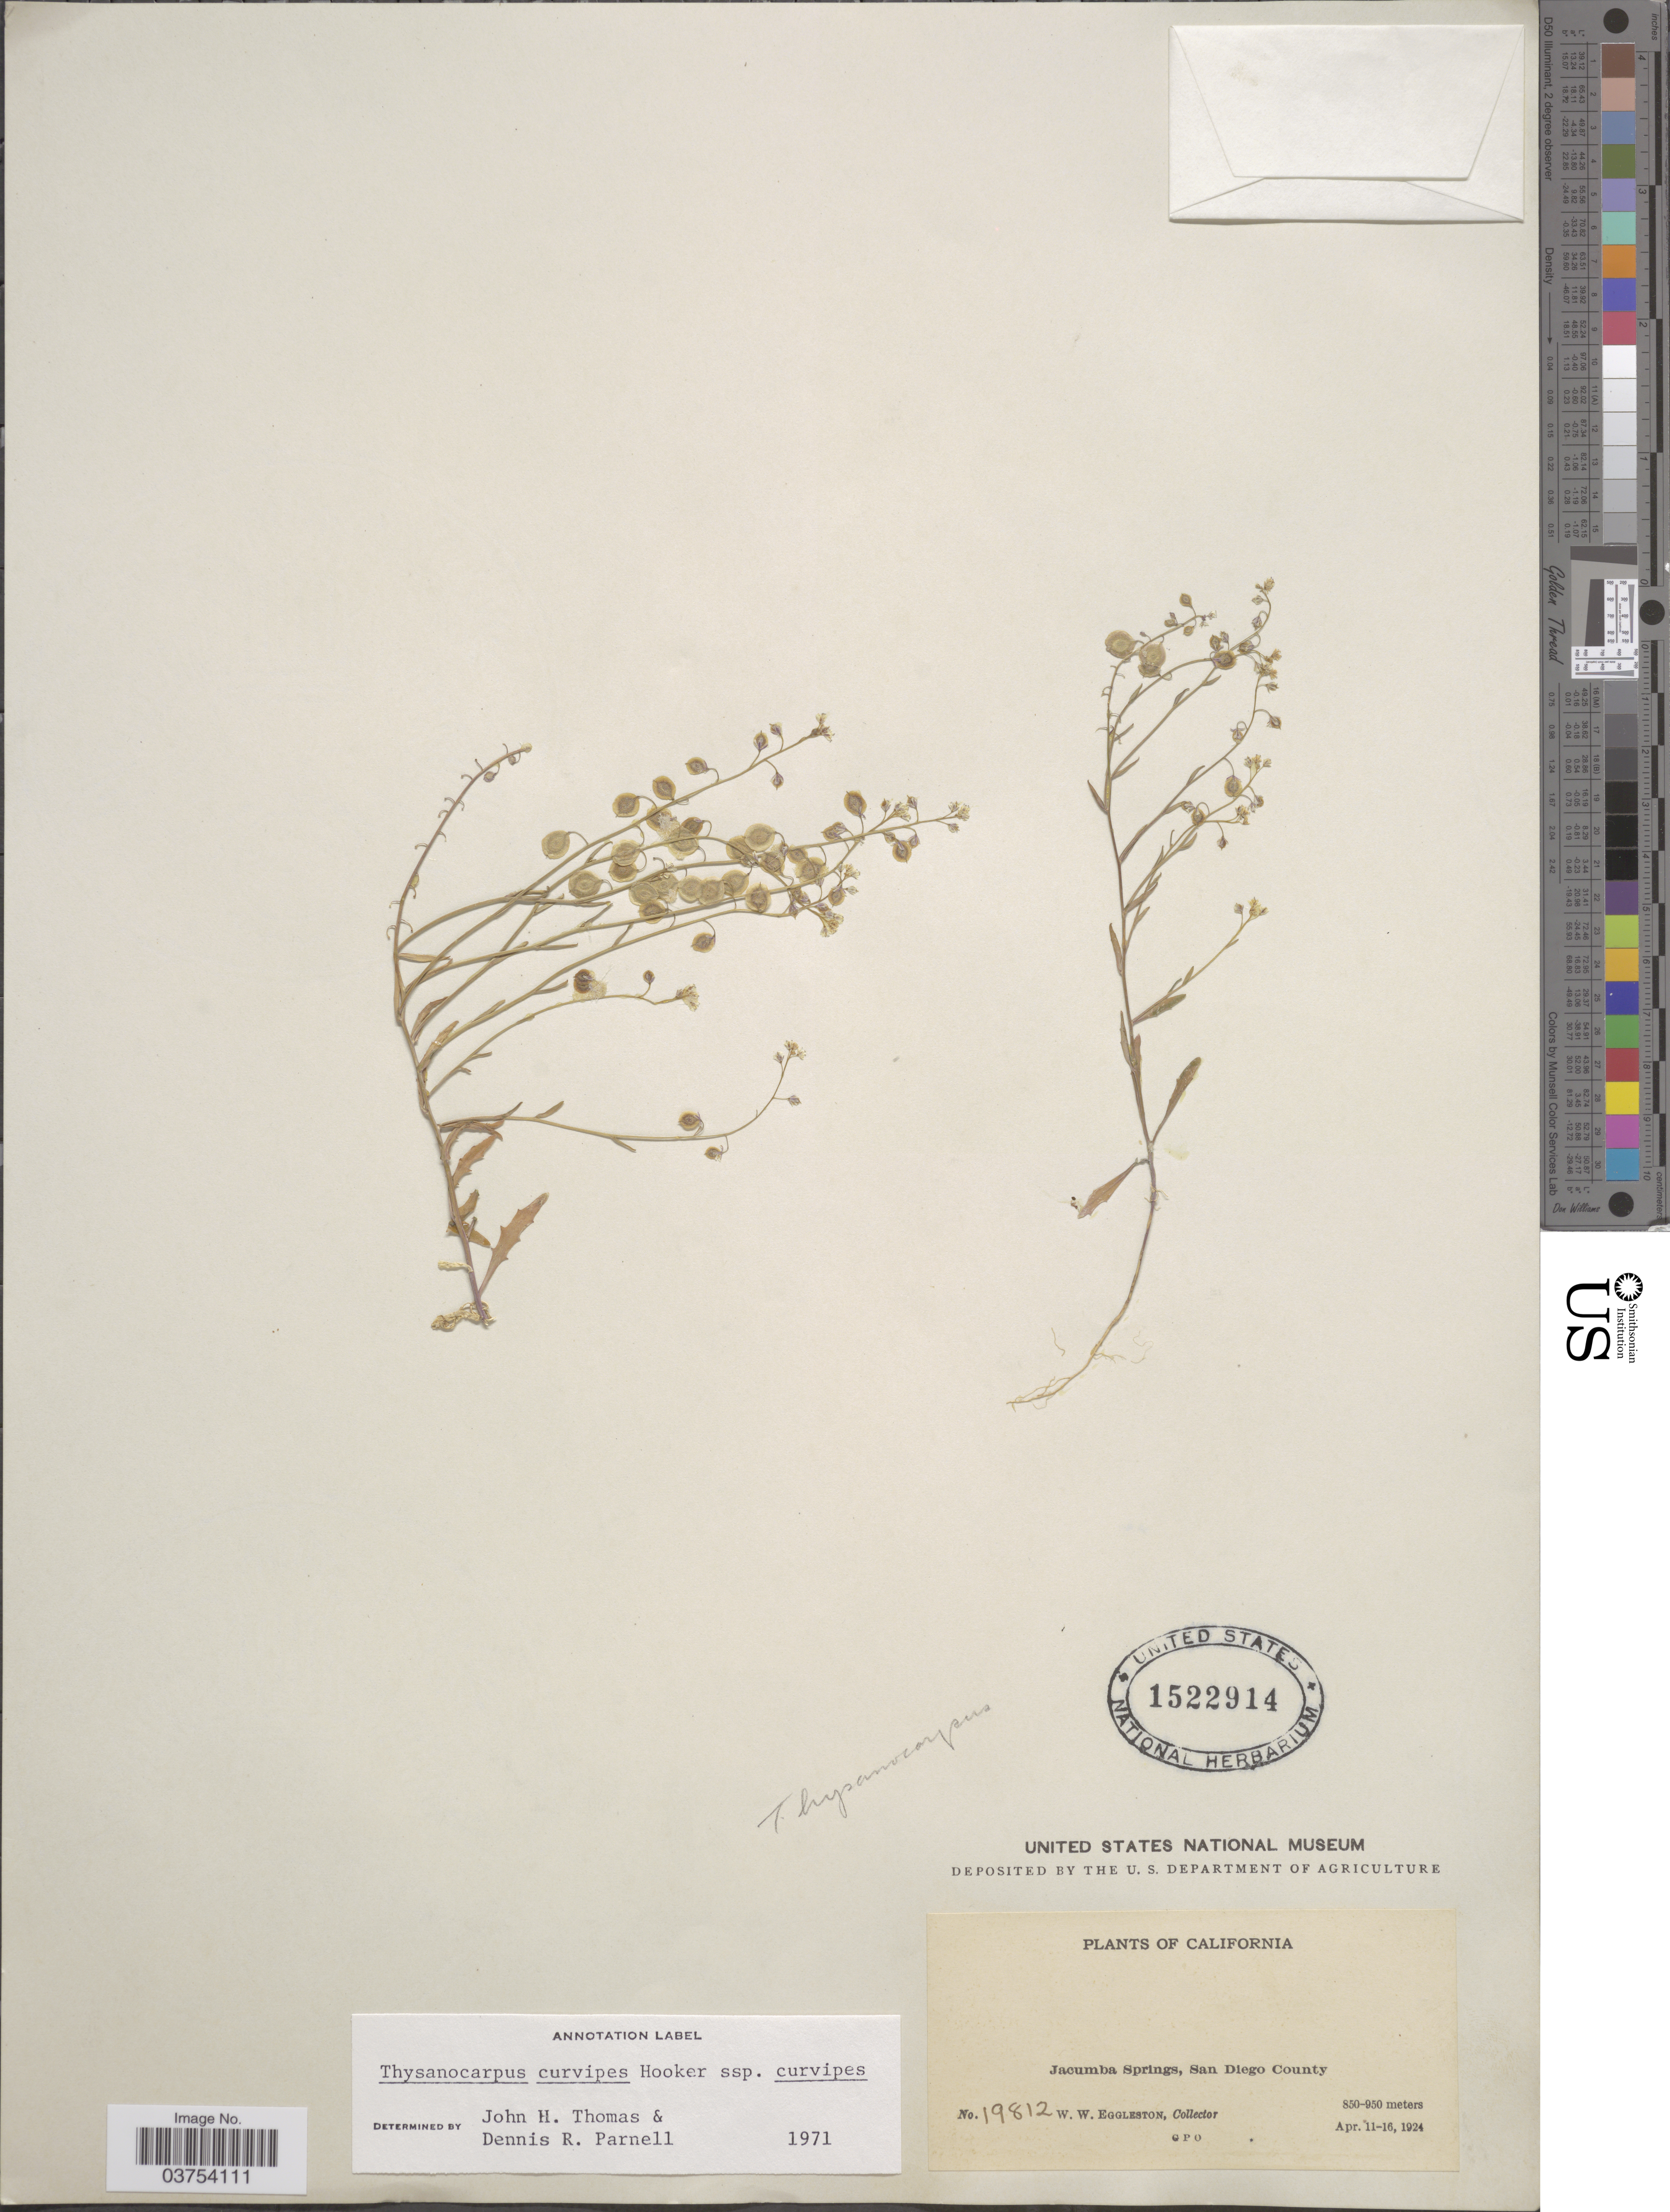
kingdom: Plantae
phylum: Tracheophyta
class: Magnoliopsida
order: Brassicales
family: Brassicaceae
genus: Thysanocarpus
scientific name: Thysanocarpus curvipes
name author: Hook.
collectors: W. W. Eggleston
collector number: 19812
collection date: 1924-04-11/1924-04-16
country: United States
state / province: California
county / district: San Diego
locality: Jacumba Springs, San Diego County.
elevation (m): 850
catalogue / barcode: US 1522914